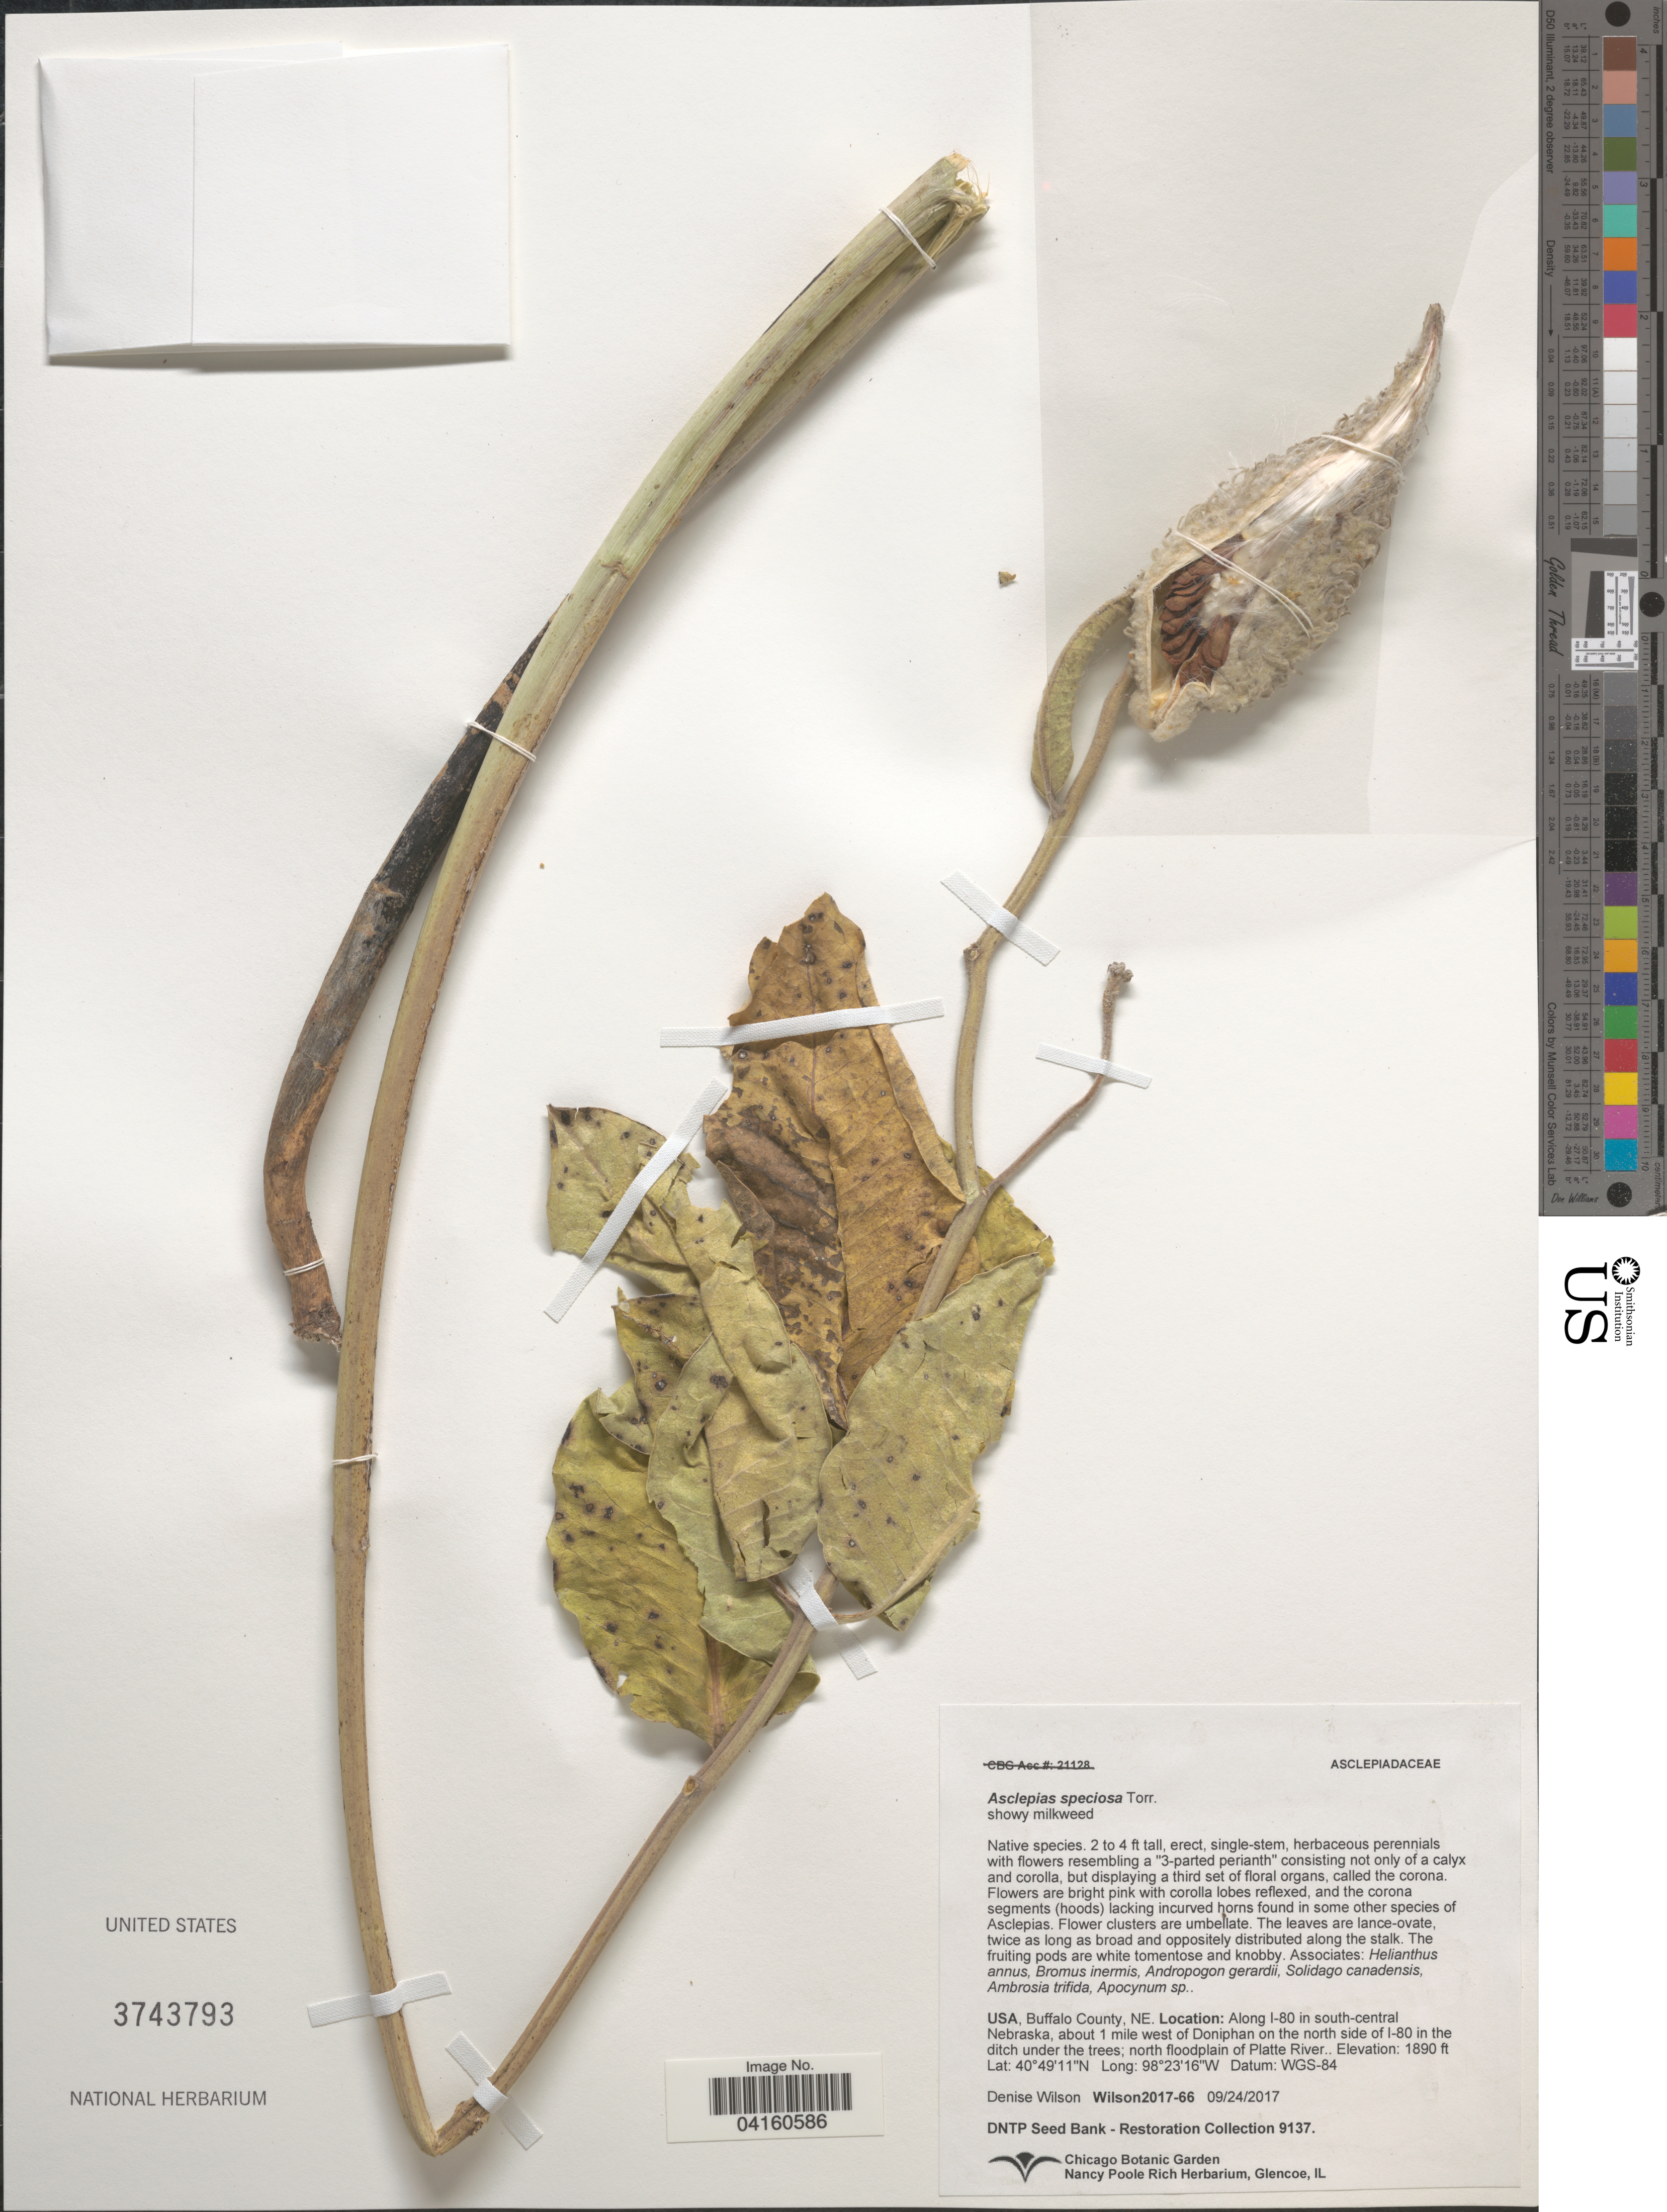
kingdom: Plantae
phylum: Tracheophyta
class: Magnoliopsida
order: Gentianales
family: Apocynaceae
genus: Asclepias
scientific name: Asclepias speciosa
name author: Torr.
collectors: D. Wilson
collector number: Wilson2017-66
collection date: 2017-09-24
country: United States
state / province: Nebraska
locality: Buffalo County. Along I-80 in south-central Nebraska, about 1 mile west of Doniphan on the north side of I-80 in the ditch under the trees; north floodplain of Platte River.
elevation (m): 576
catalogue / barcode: US 3743793